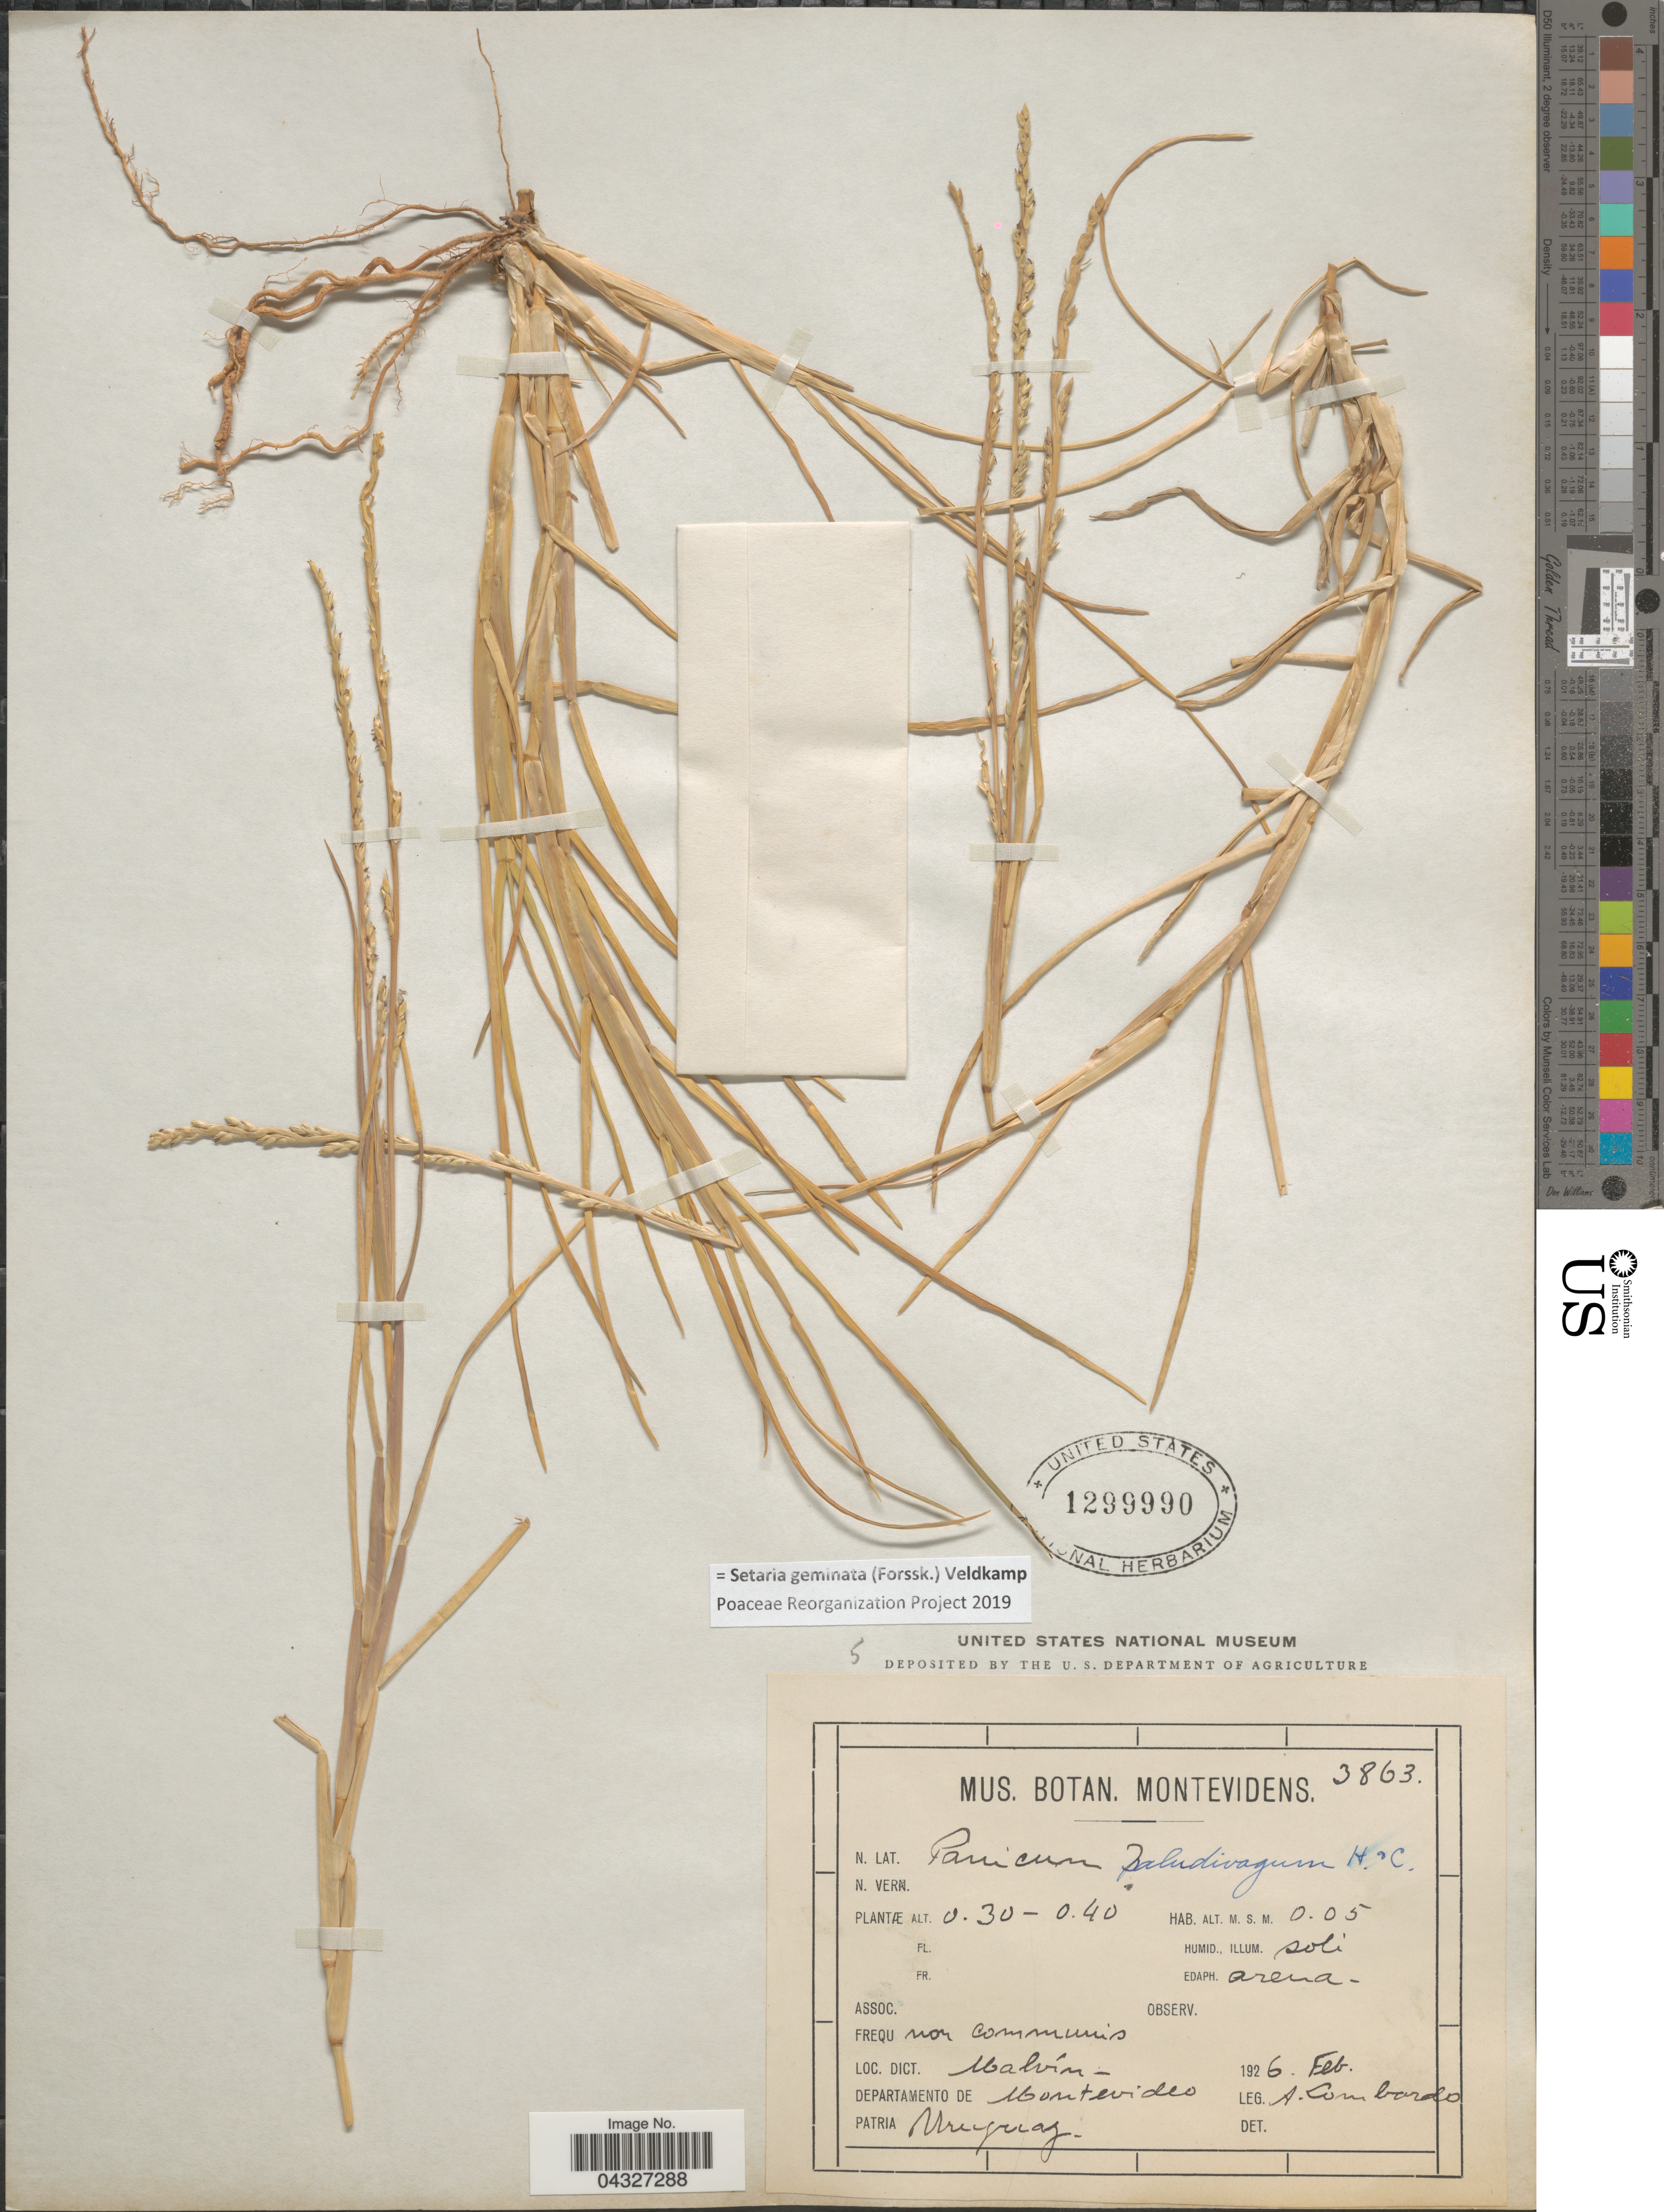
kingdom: Plantae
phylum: Tracheophyta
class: Liliopsida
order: Poales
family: Poaceae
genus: Setaria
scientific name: Setaria geminata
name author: (Forssk.) Veldkamp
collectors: A. Lombardo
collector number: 3863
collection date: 1926-02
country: Uruguay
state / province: Montevideo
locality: Malvín. Departamento de Montevideo.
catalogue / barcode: US 1299990